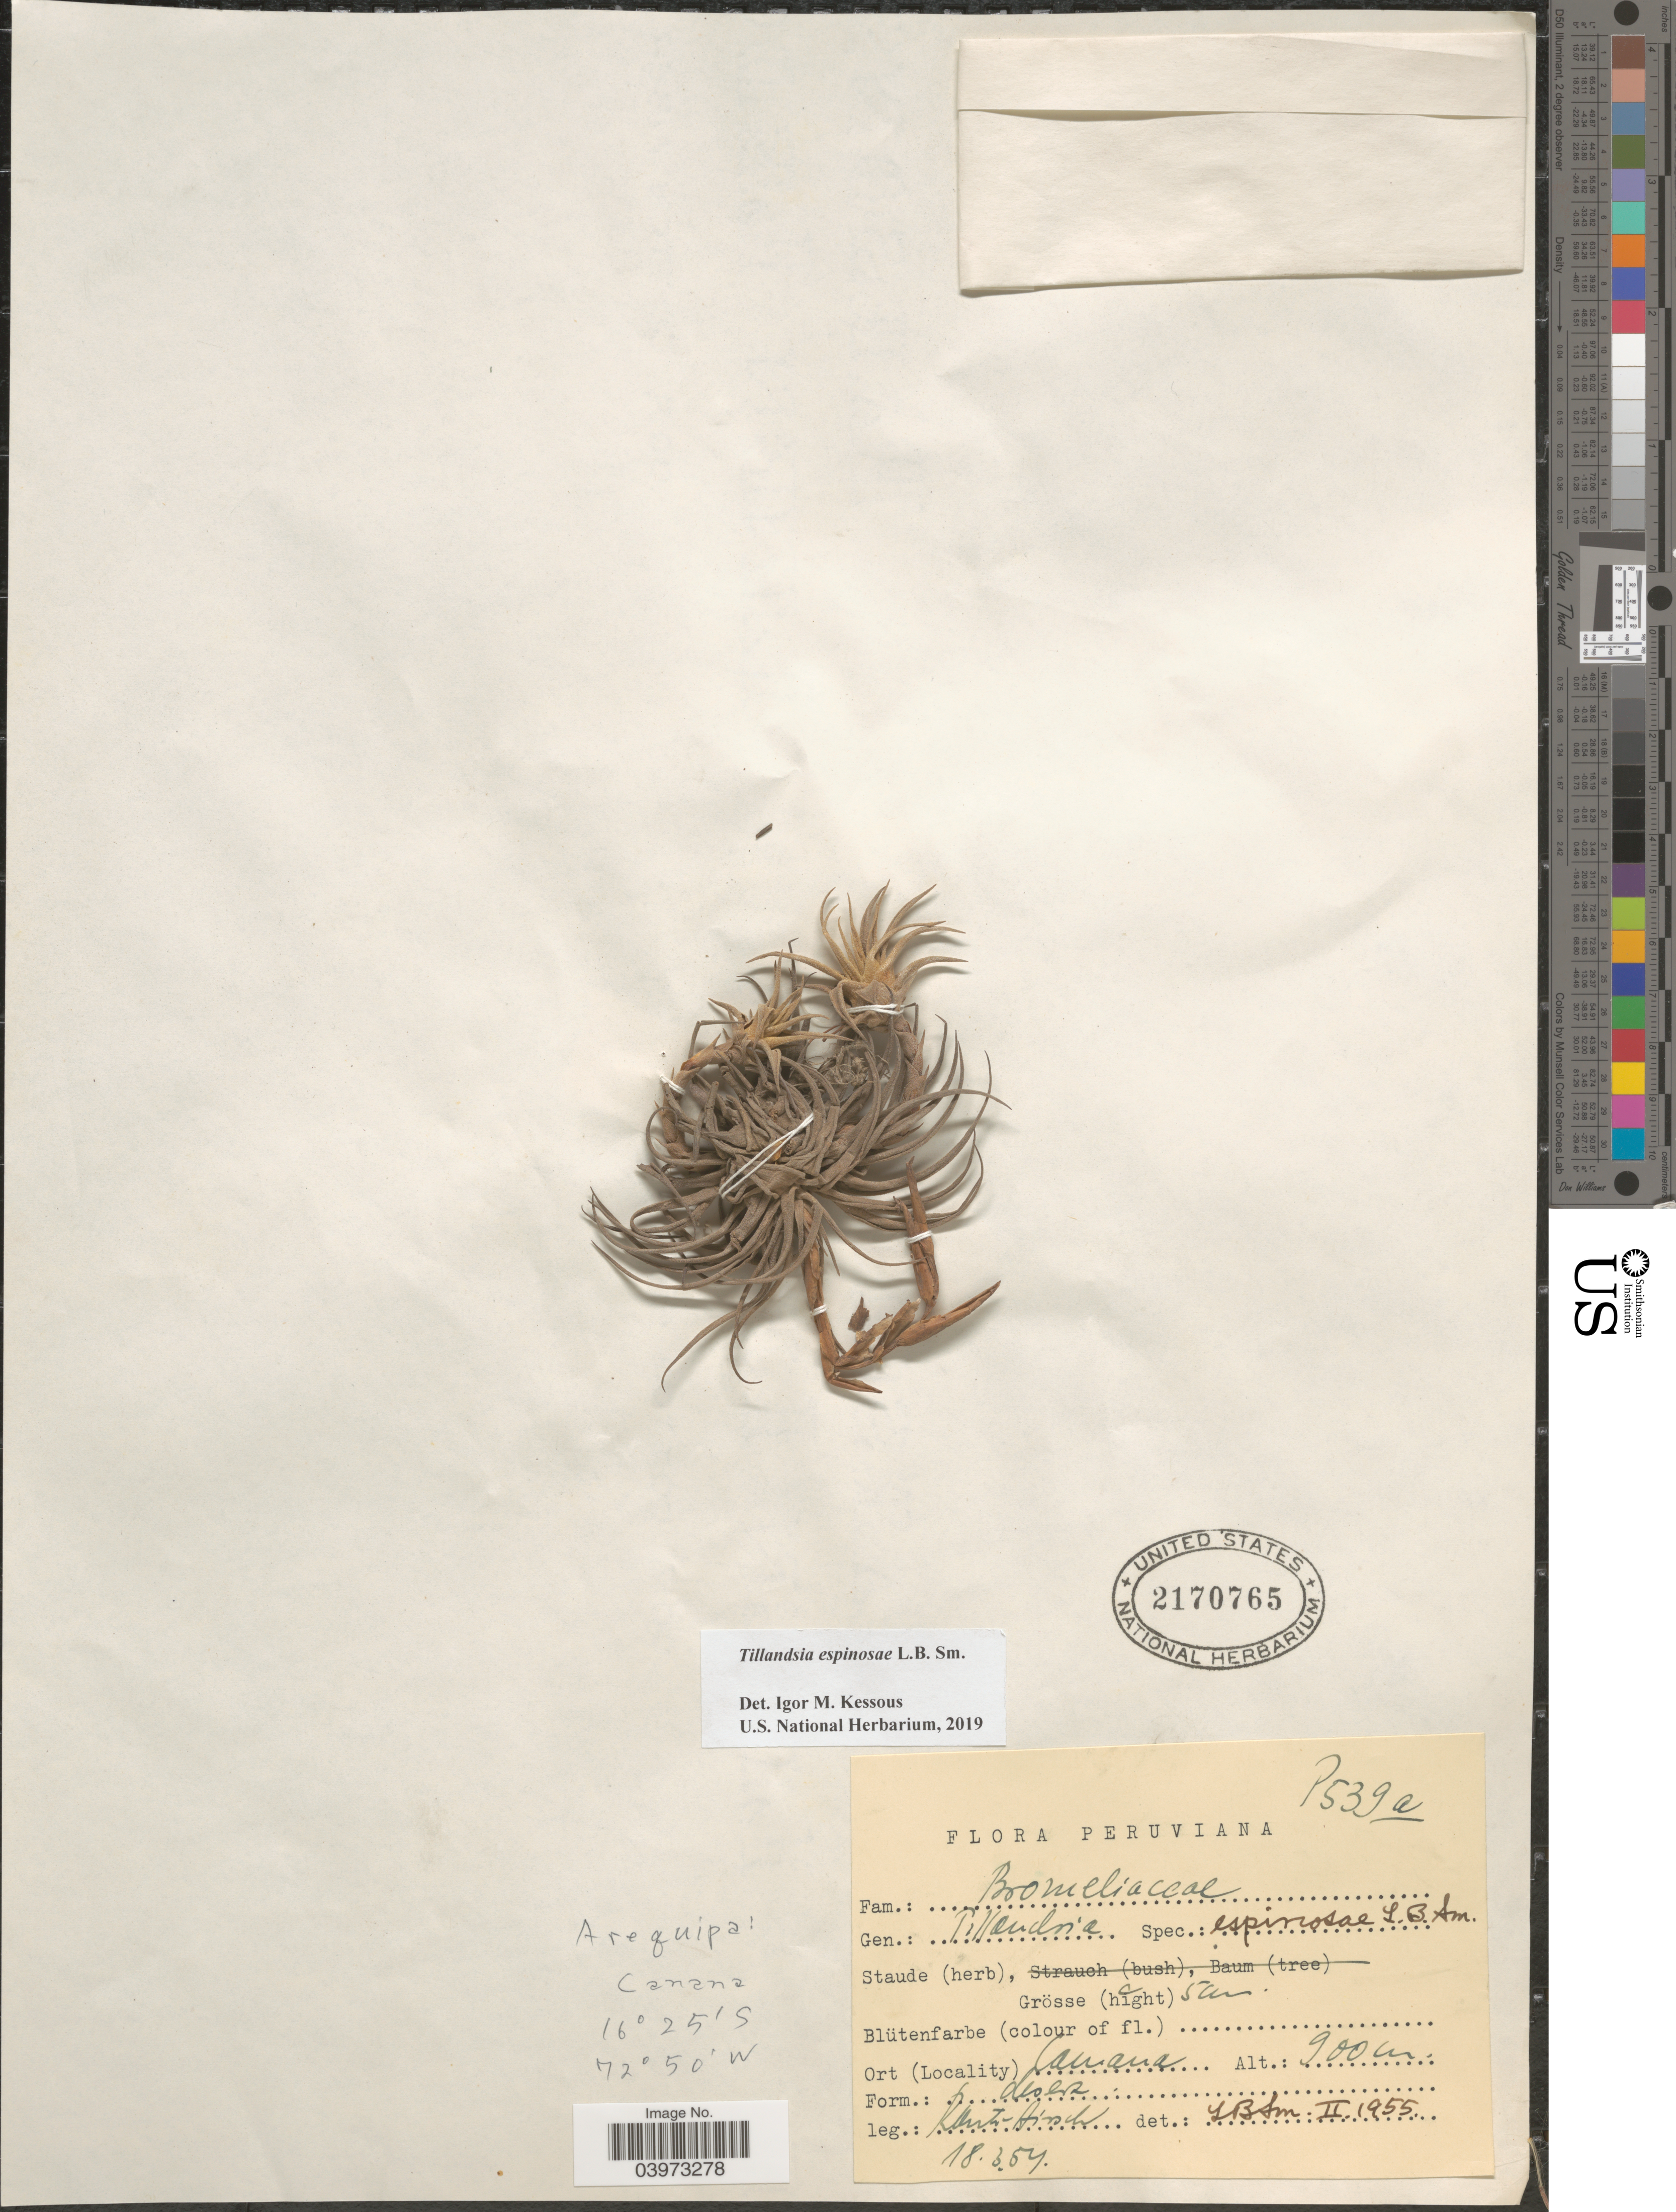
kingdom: Plantae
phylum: Tracheophyta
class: Liliopsida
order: Poales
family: Bromeliaceae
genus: Tillandsia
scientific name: Tillandsia espinosae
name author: L.B. Sm.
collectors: -. Rauh & Hirsch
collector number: P539a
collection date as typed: Transcribed d/m/y: 18/3/54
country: Peru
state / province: Arequipa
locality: Canana.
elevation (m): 900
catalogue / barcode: US 2170765